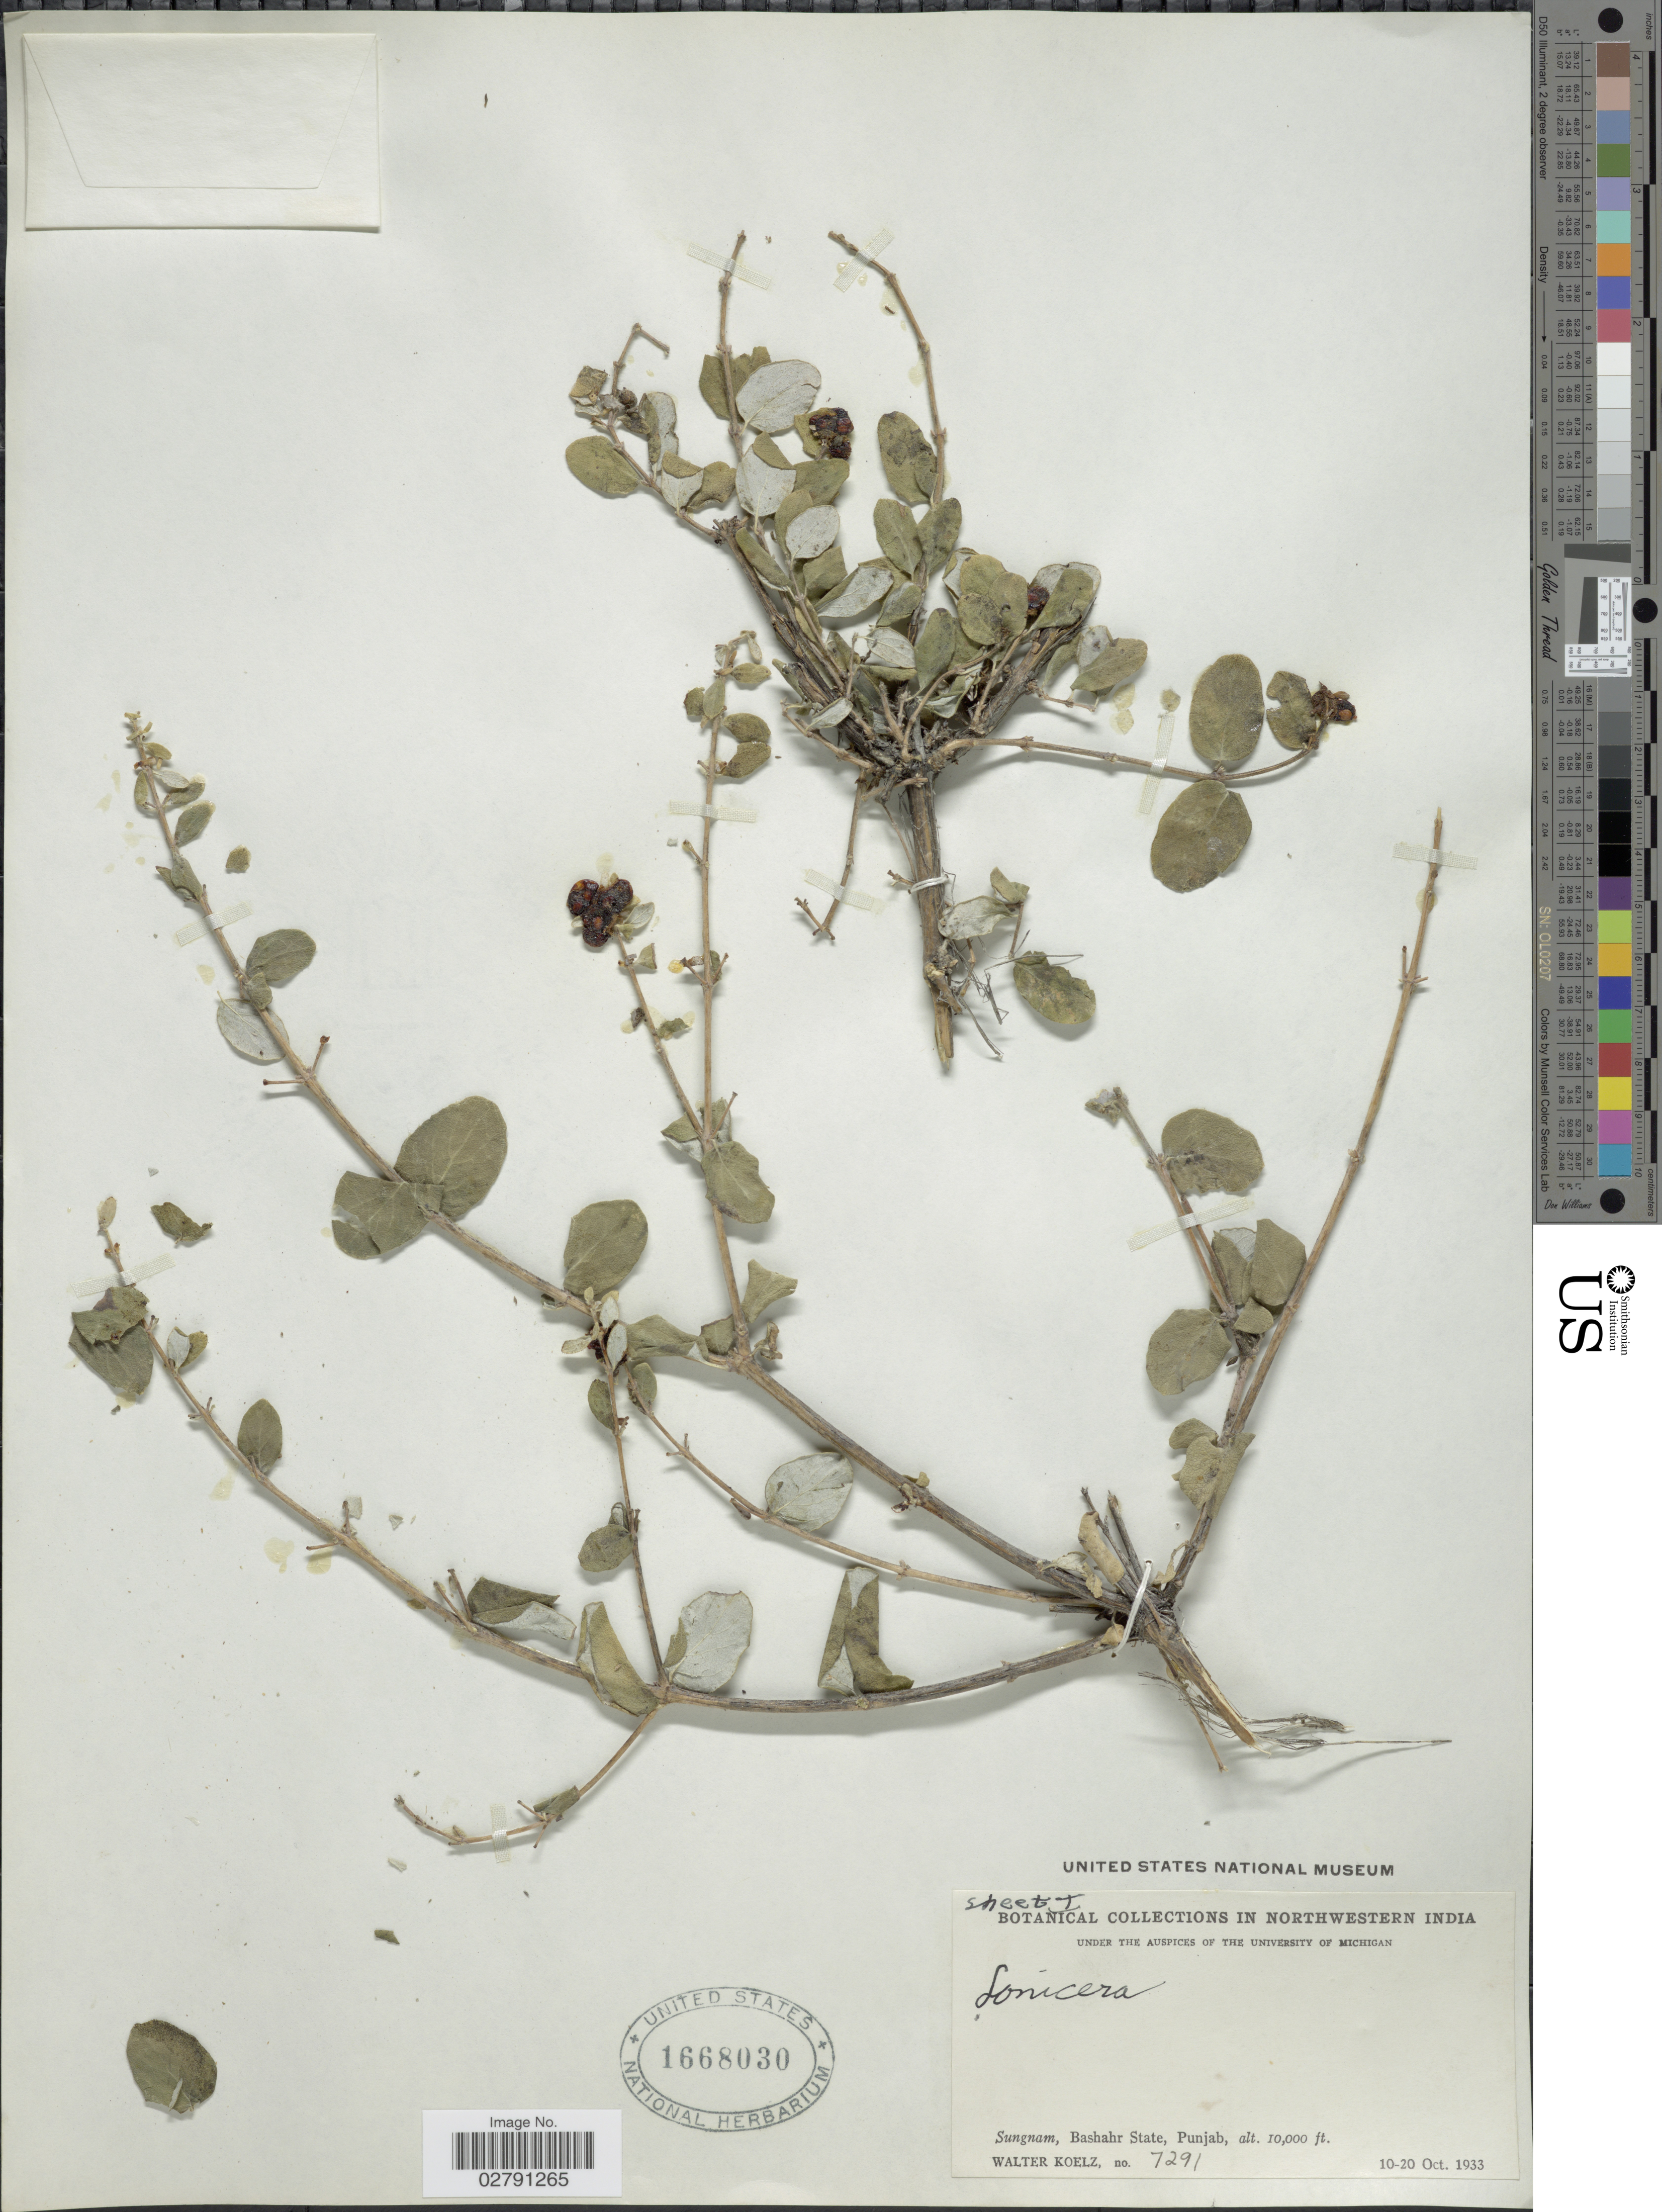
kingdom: Plantae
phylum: Tracheophyta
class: Magnoliopsida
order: Dipsacales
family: Caprifoliaceae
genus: Lonicera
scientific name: Lonicera sp.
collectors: W. N. Koelz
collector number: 7291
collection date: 1933-10-10/1933-10-20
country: India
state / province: Punjab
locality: Northwestern India. Sungnam, Bashahr State.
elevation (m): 3048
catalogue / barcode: US 1668030